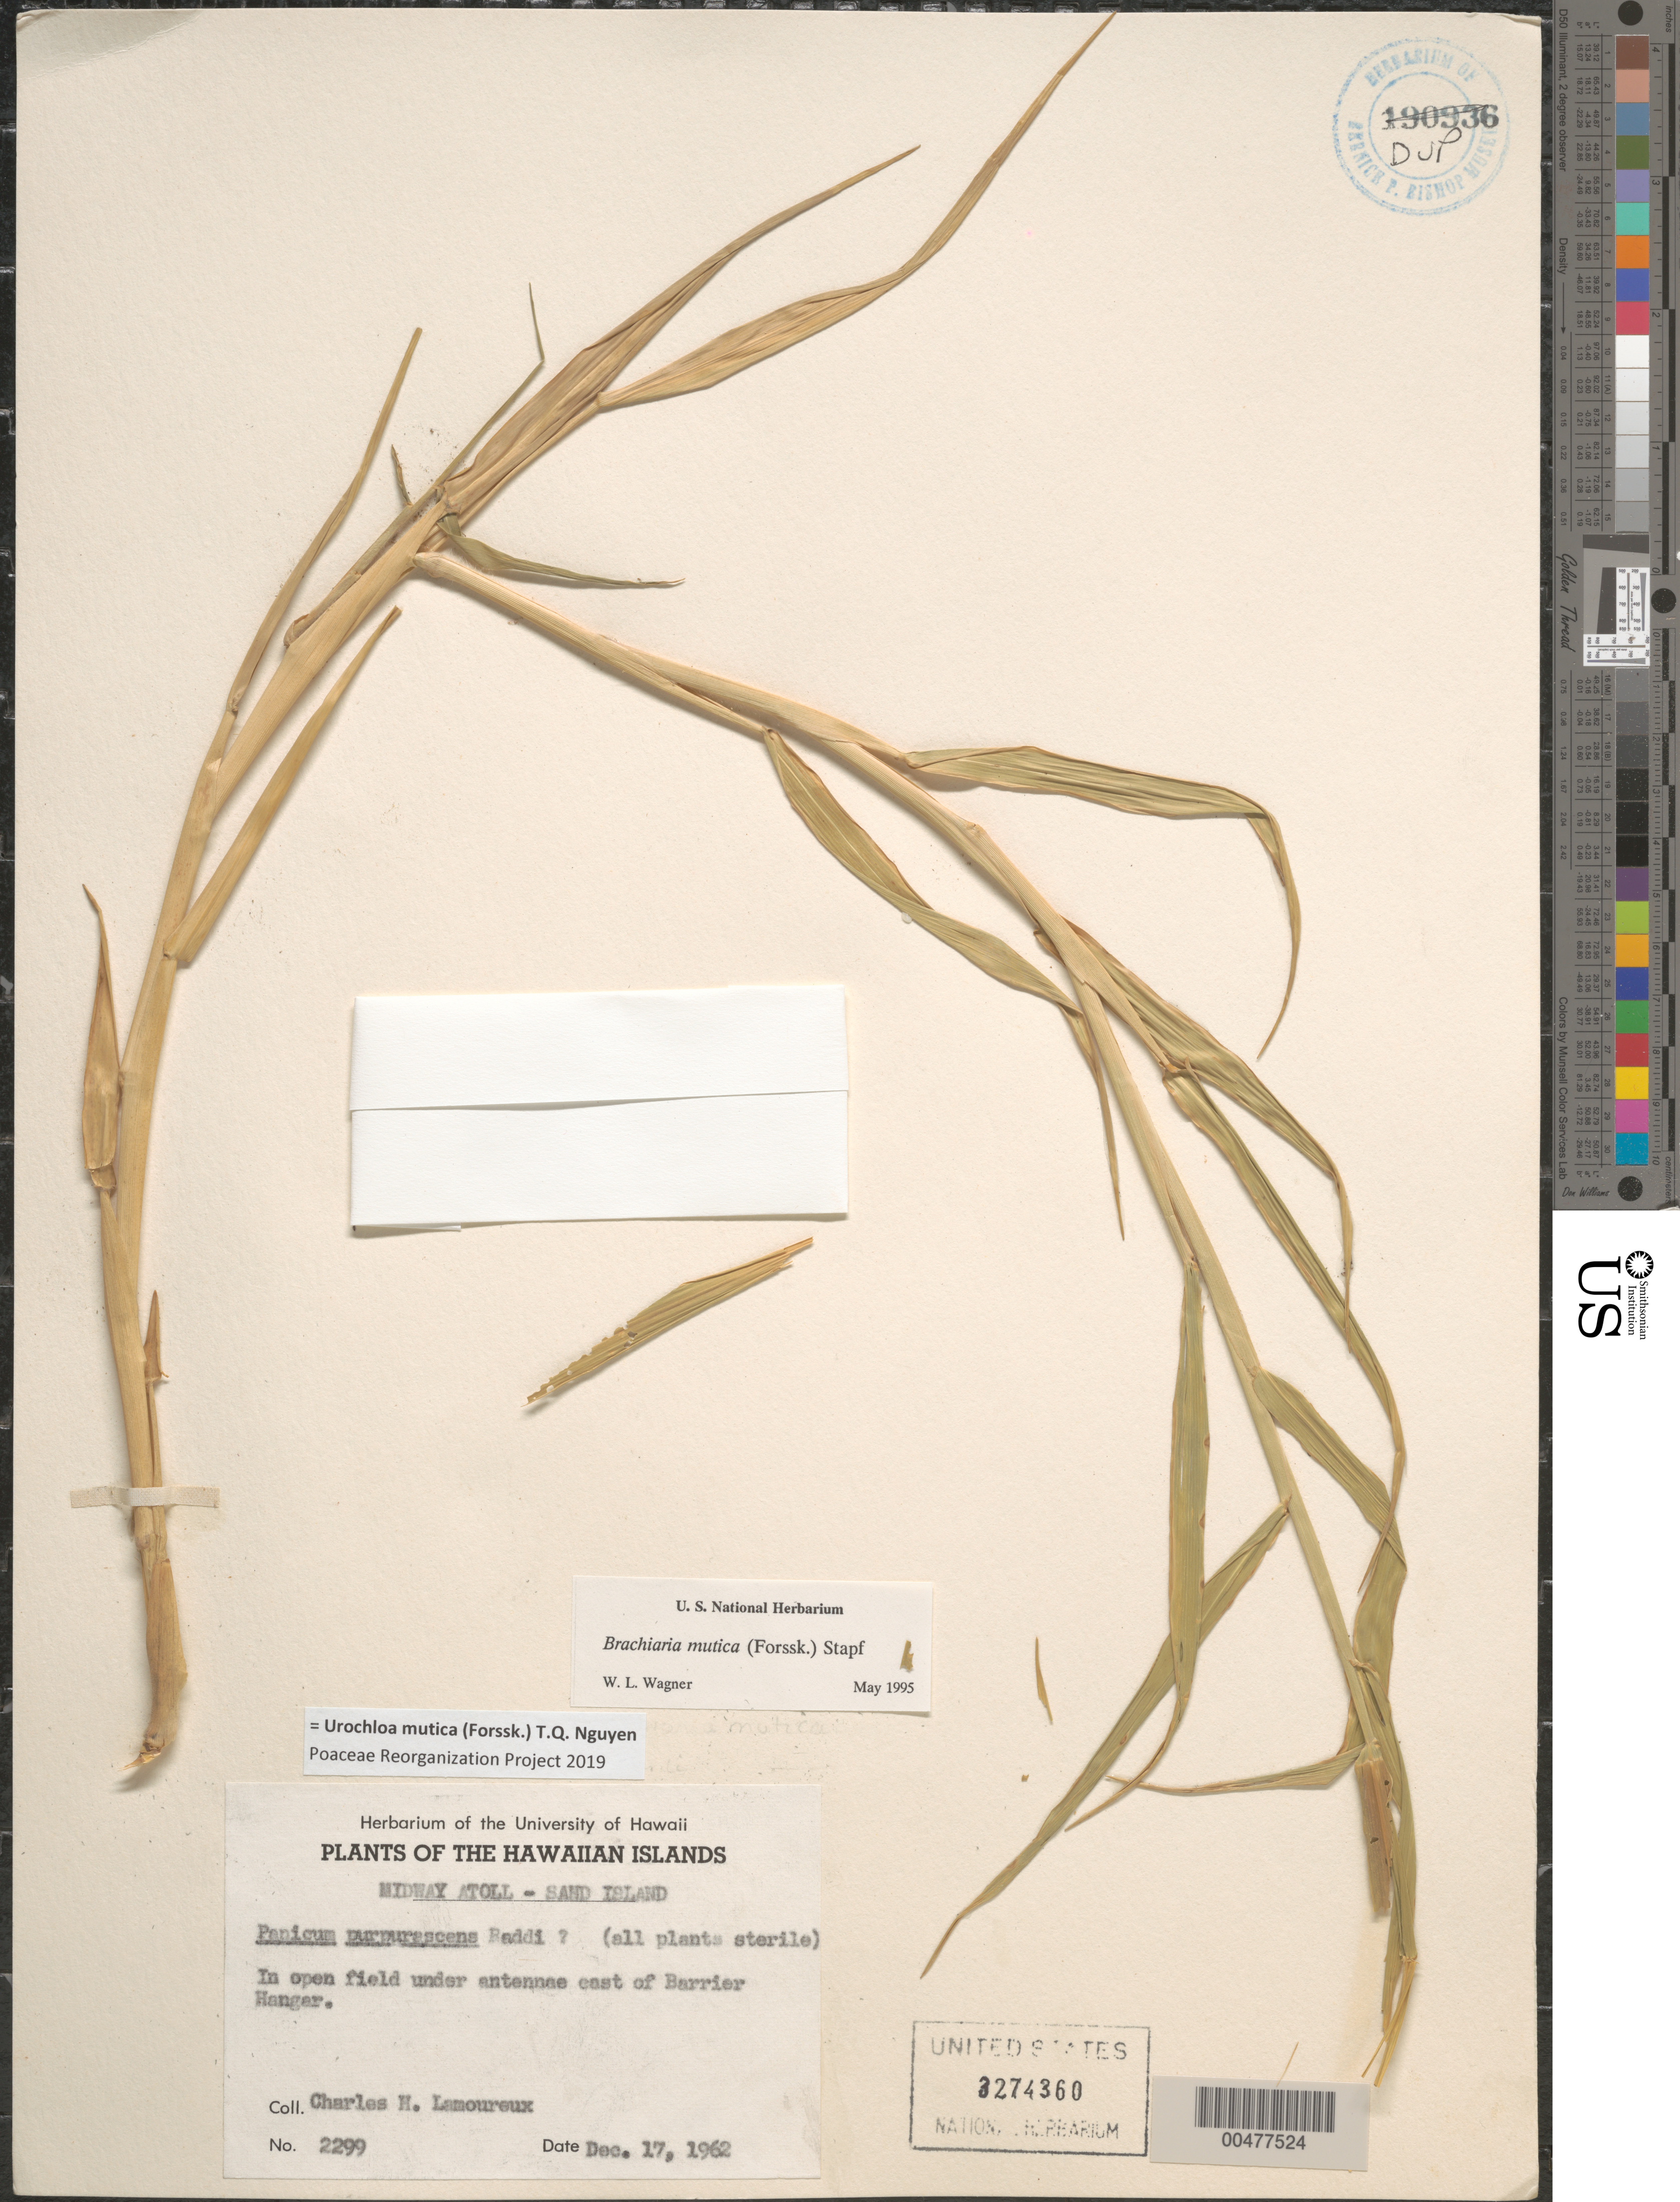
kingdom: Plantae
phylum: Tracheophyta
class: Liliopsida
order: Poales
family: Poaceae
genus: Urochloa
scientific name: Urochloa mutica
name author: (Forssk.) T.Q. Nguyen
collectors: C. H. Lamoureux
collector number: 2299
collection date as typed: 17 Dec 1962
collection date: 1962-12-17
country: U.S. Administered Pacific Islands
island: Midway Atoll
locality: Antennae E of Barrier Hanger, Sand Islet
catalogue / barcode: US 3274360